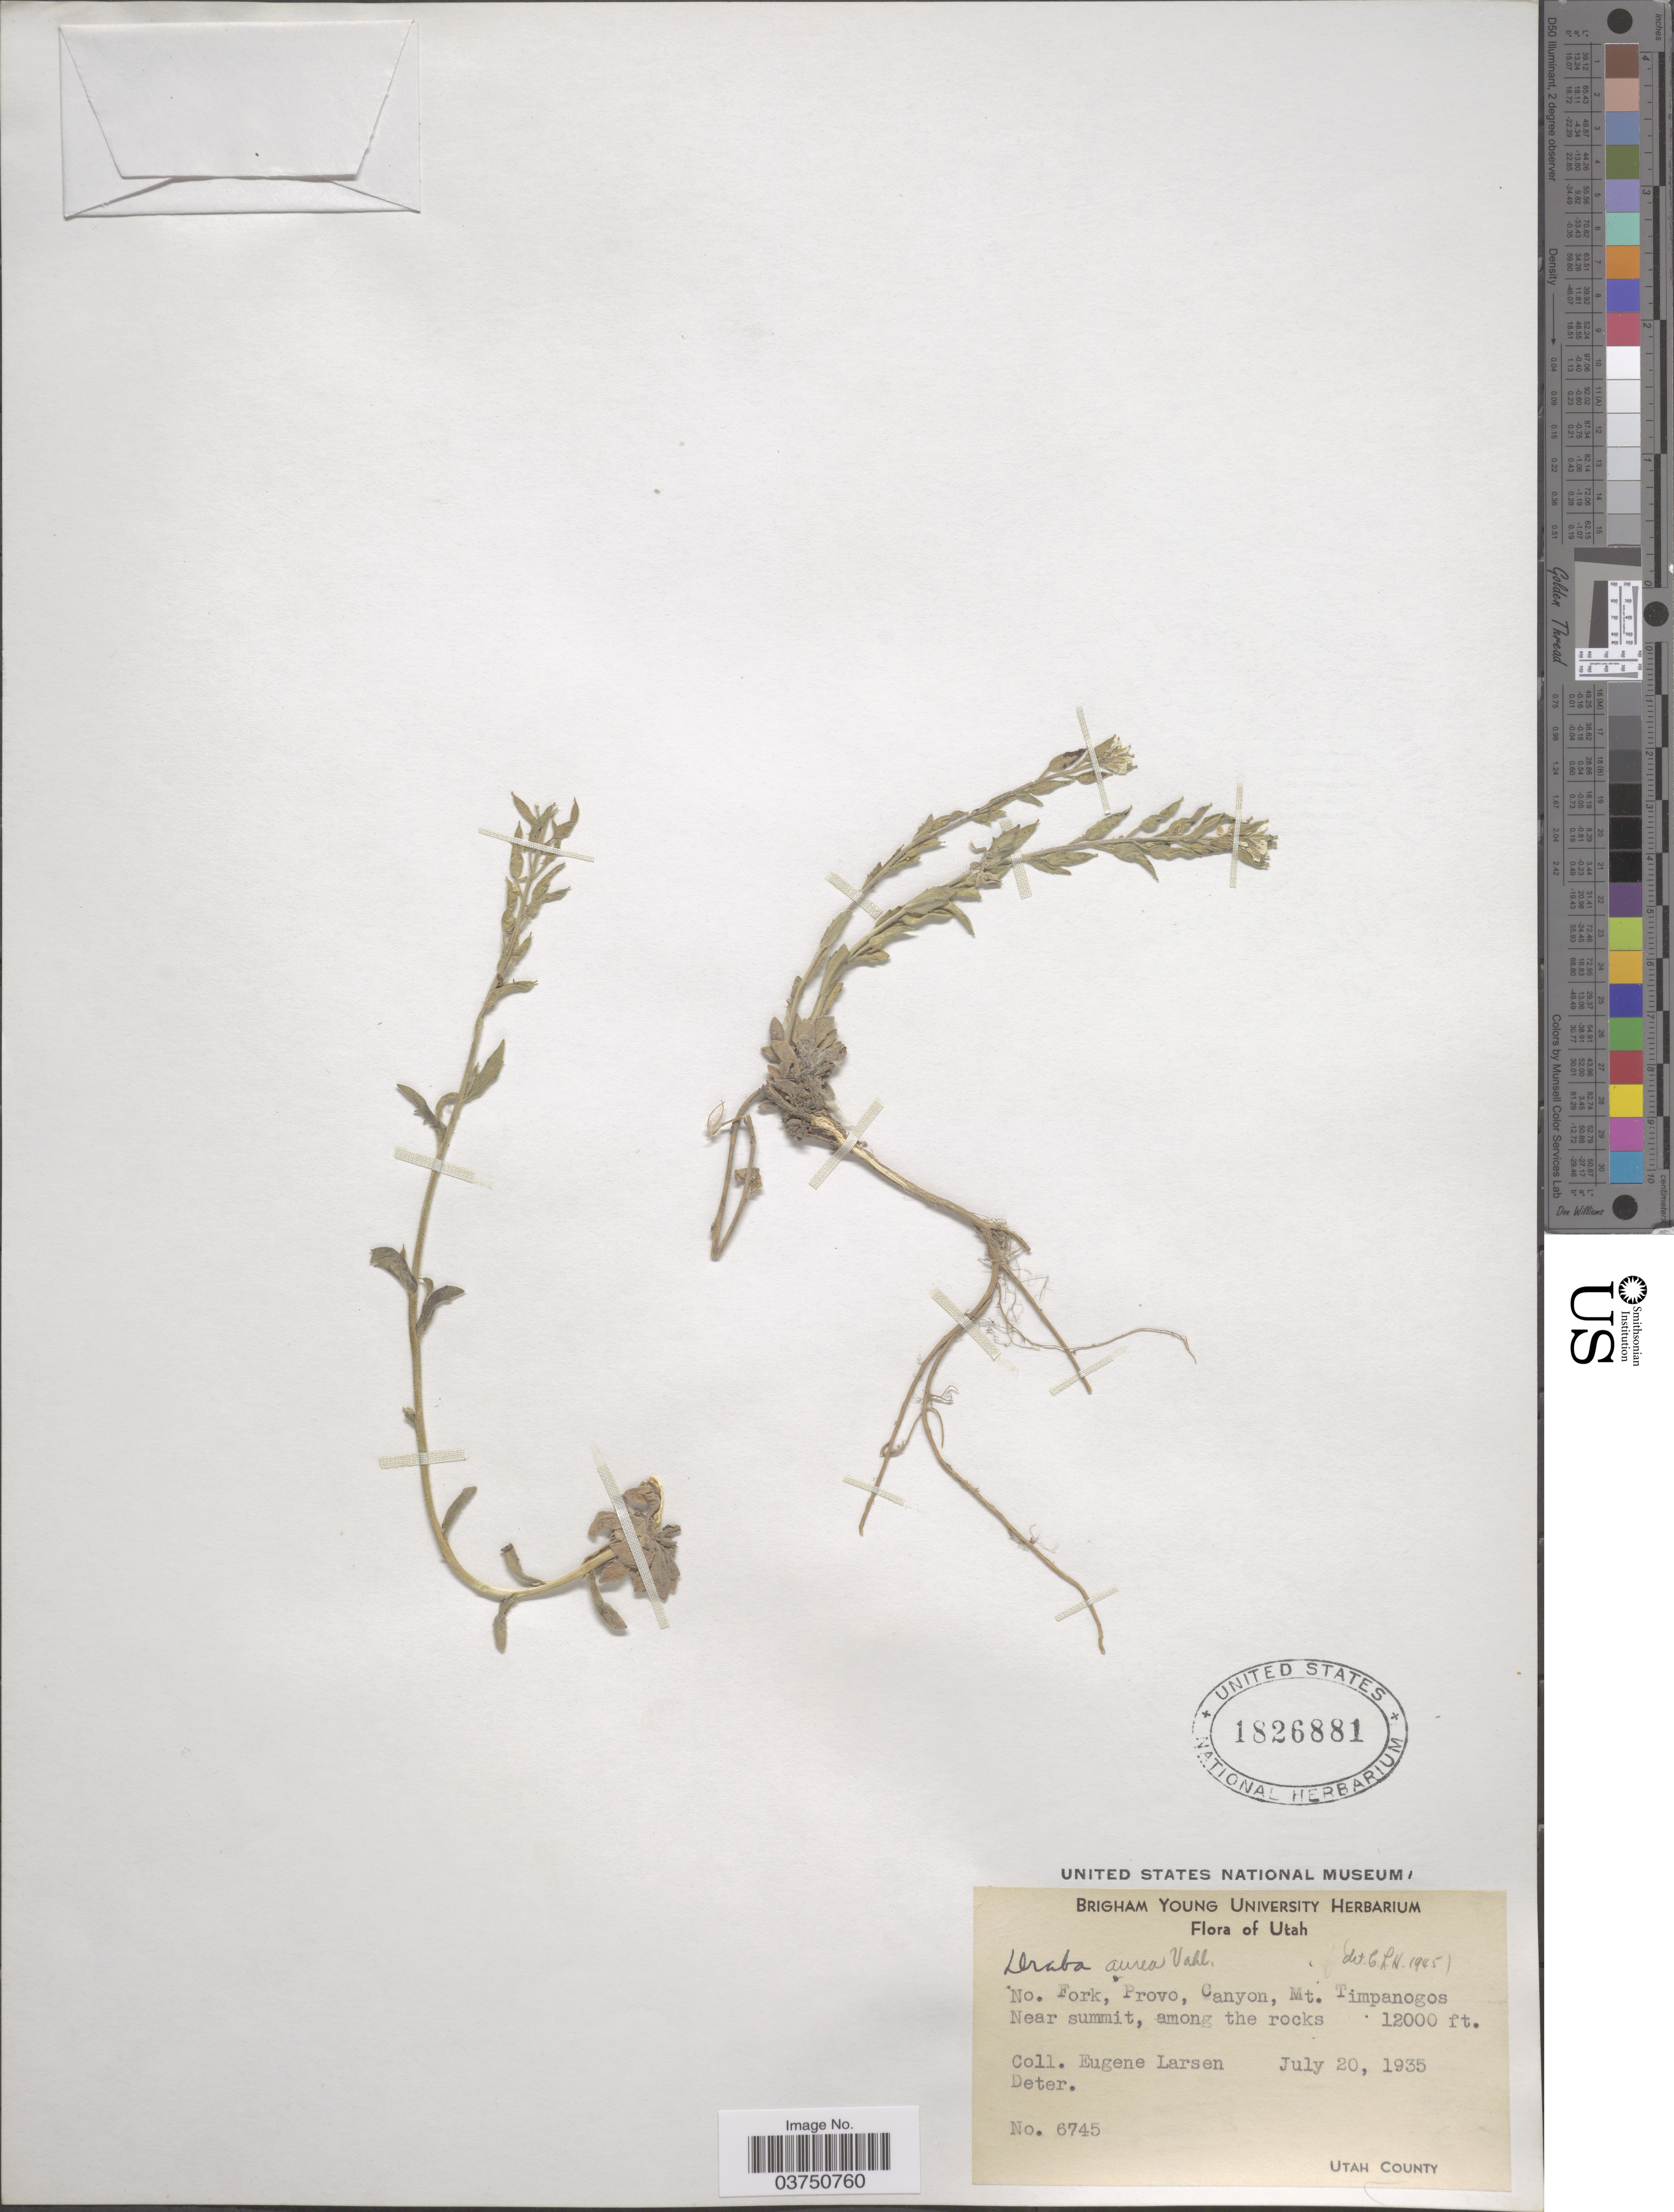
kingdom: Plantae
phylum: Tracheophyta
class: Magnoliopsida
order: Brassicales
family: Brassicaceae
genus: Draba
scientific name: Draba aurea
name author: Vahl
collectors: E. Larsen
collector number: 6745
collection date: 1935-07-20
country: United States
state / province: Utah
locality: Fork, Provo, Canyon, Mt. Timpanogos. Near summit, among the rocks. Utah County.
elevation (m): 3658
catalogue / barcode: US 1826881